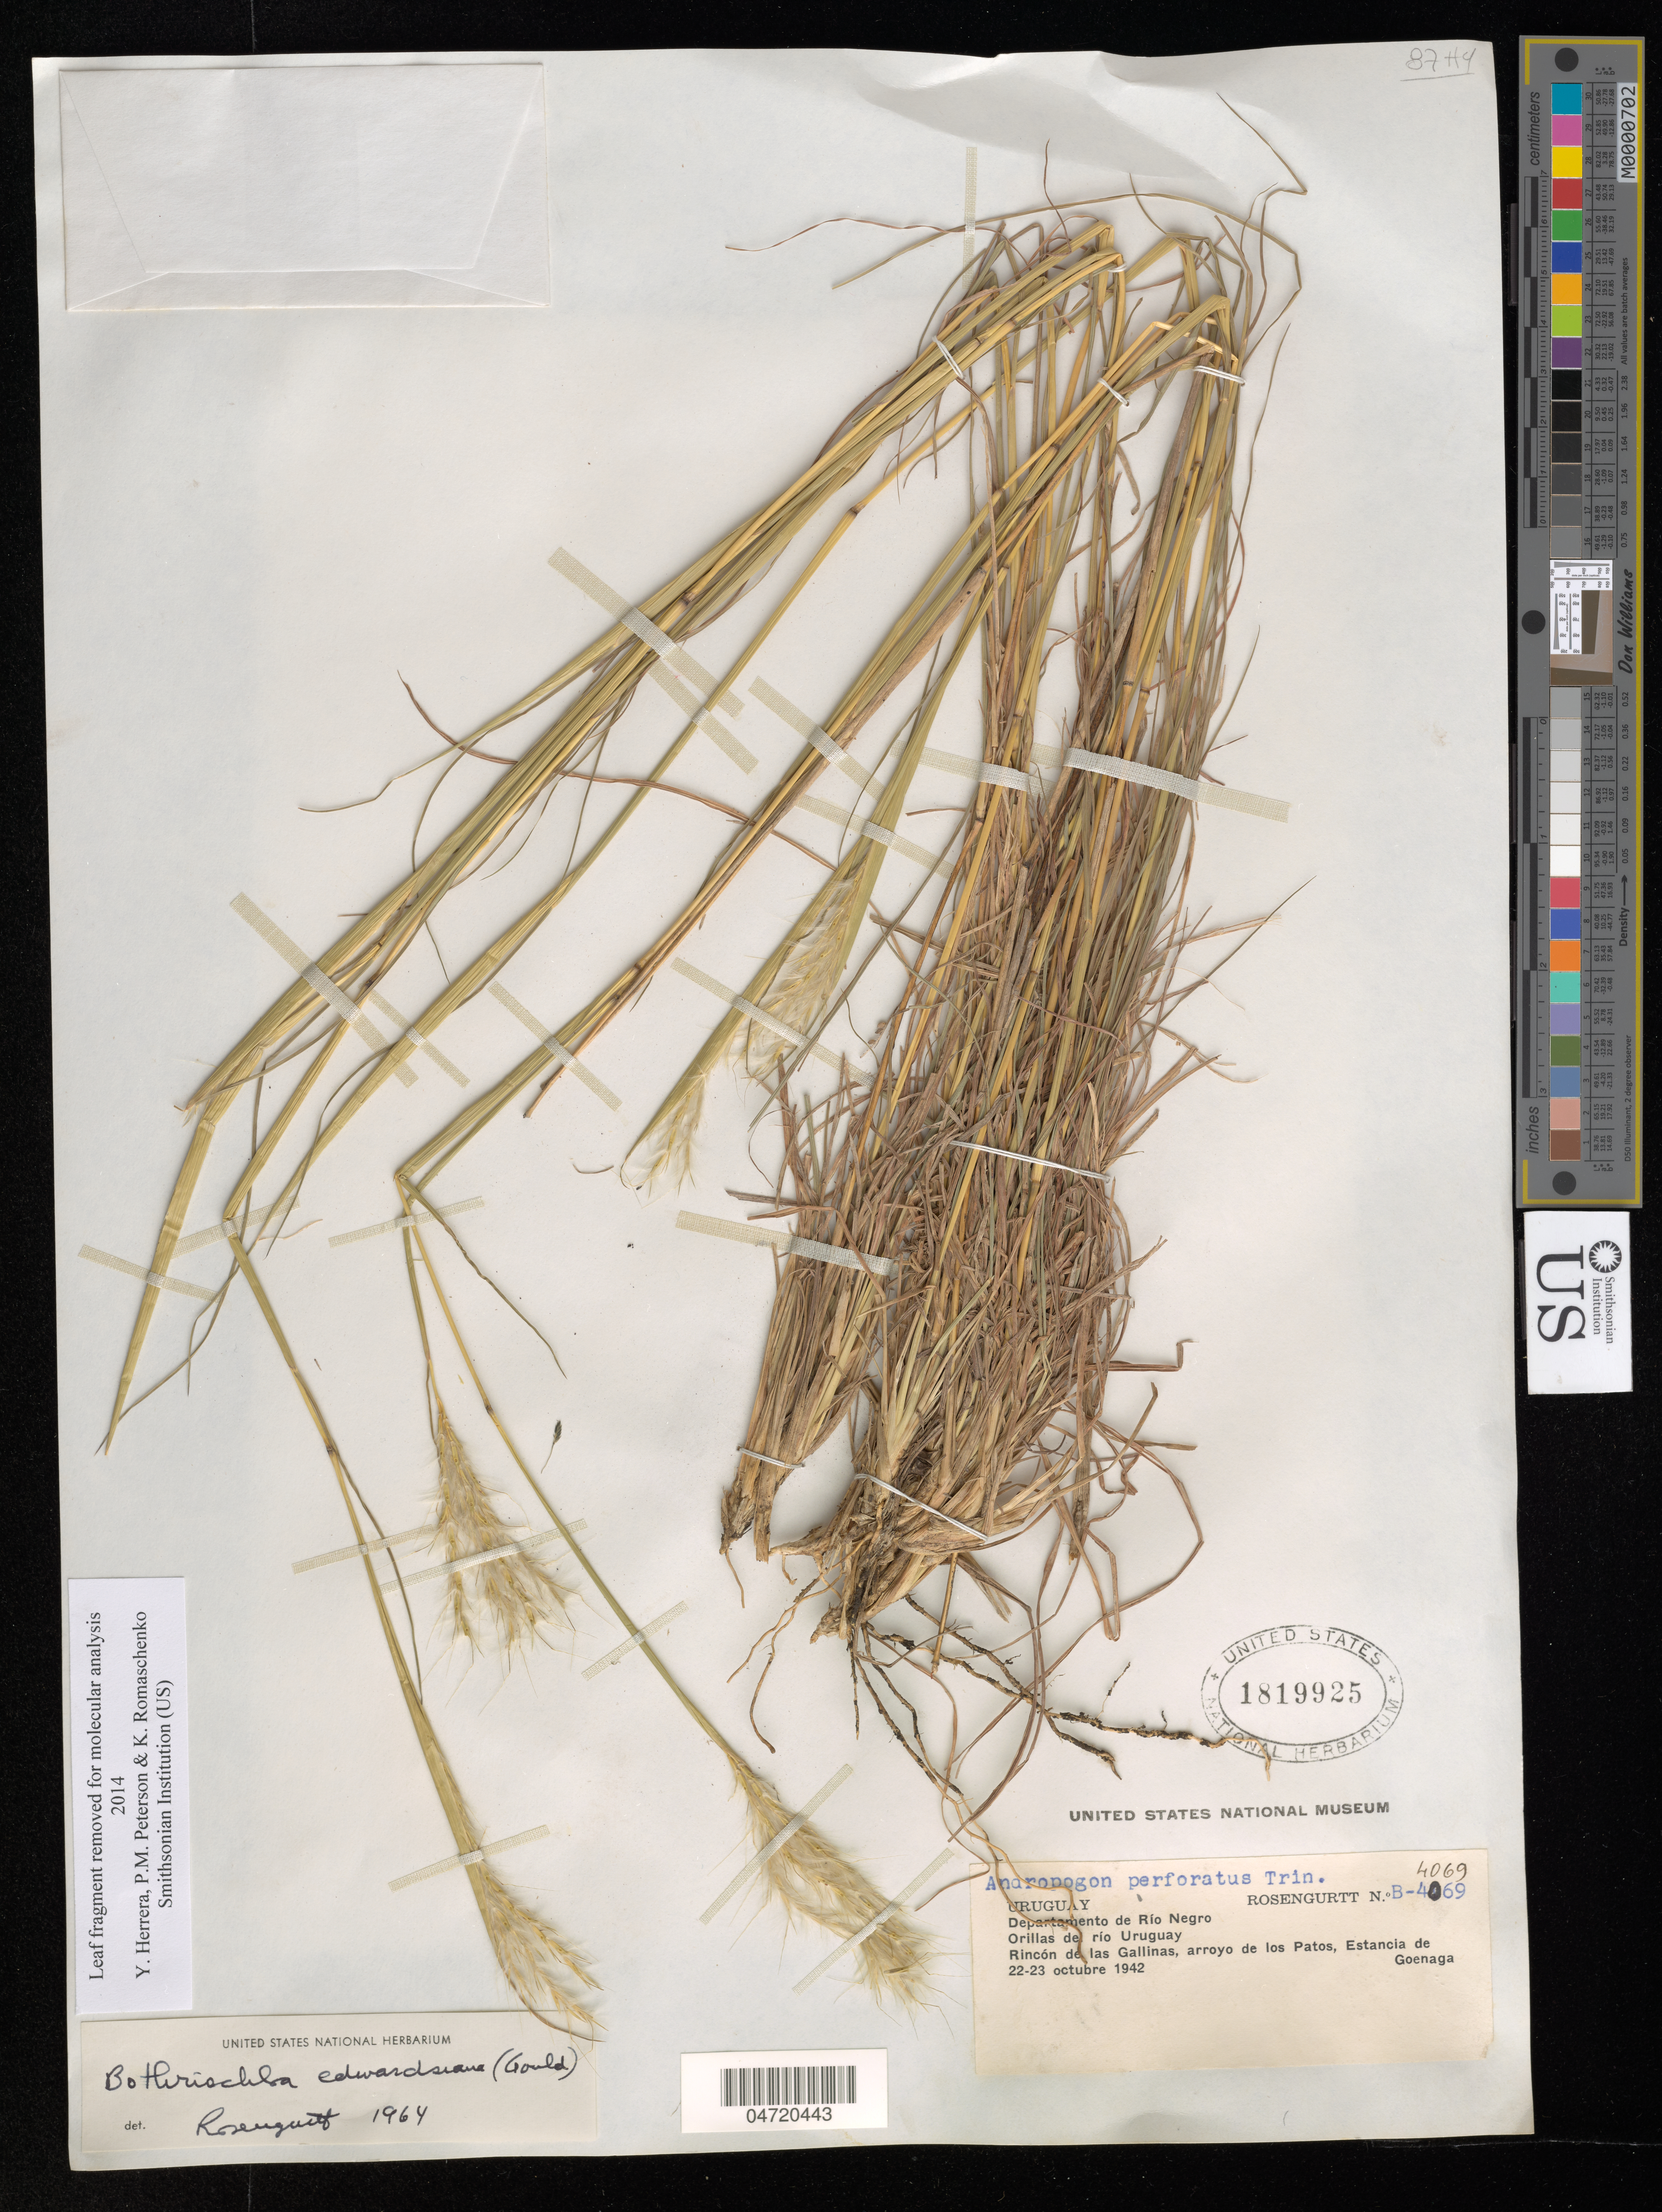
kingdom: Plantae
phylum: Tracheophyta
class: Liliopsida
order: Poales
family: Poaceae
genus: Bothriochloa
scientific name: Bothriochloa edwardsiana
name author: (Gould) Parodi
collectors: -- Rosengurtt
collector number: B-4069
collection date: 1942-10-22/1942-10-23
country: Uruguay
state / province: Rio Negro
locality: Departamento de Río Negro. Orillas de río Uruguay. Rincón de las Gallinas, arroyo de los Patos, Estancia de Goenaga.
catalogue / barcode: US 1819925